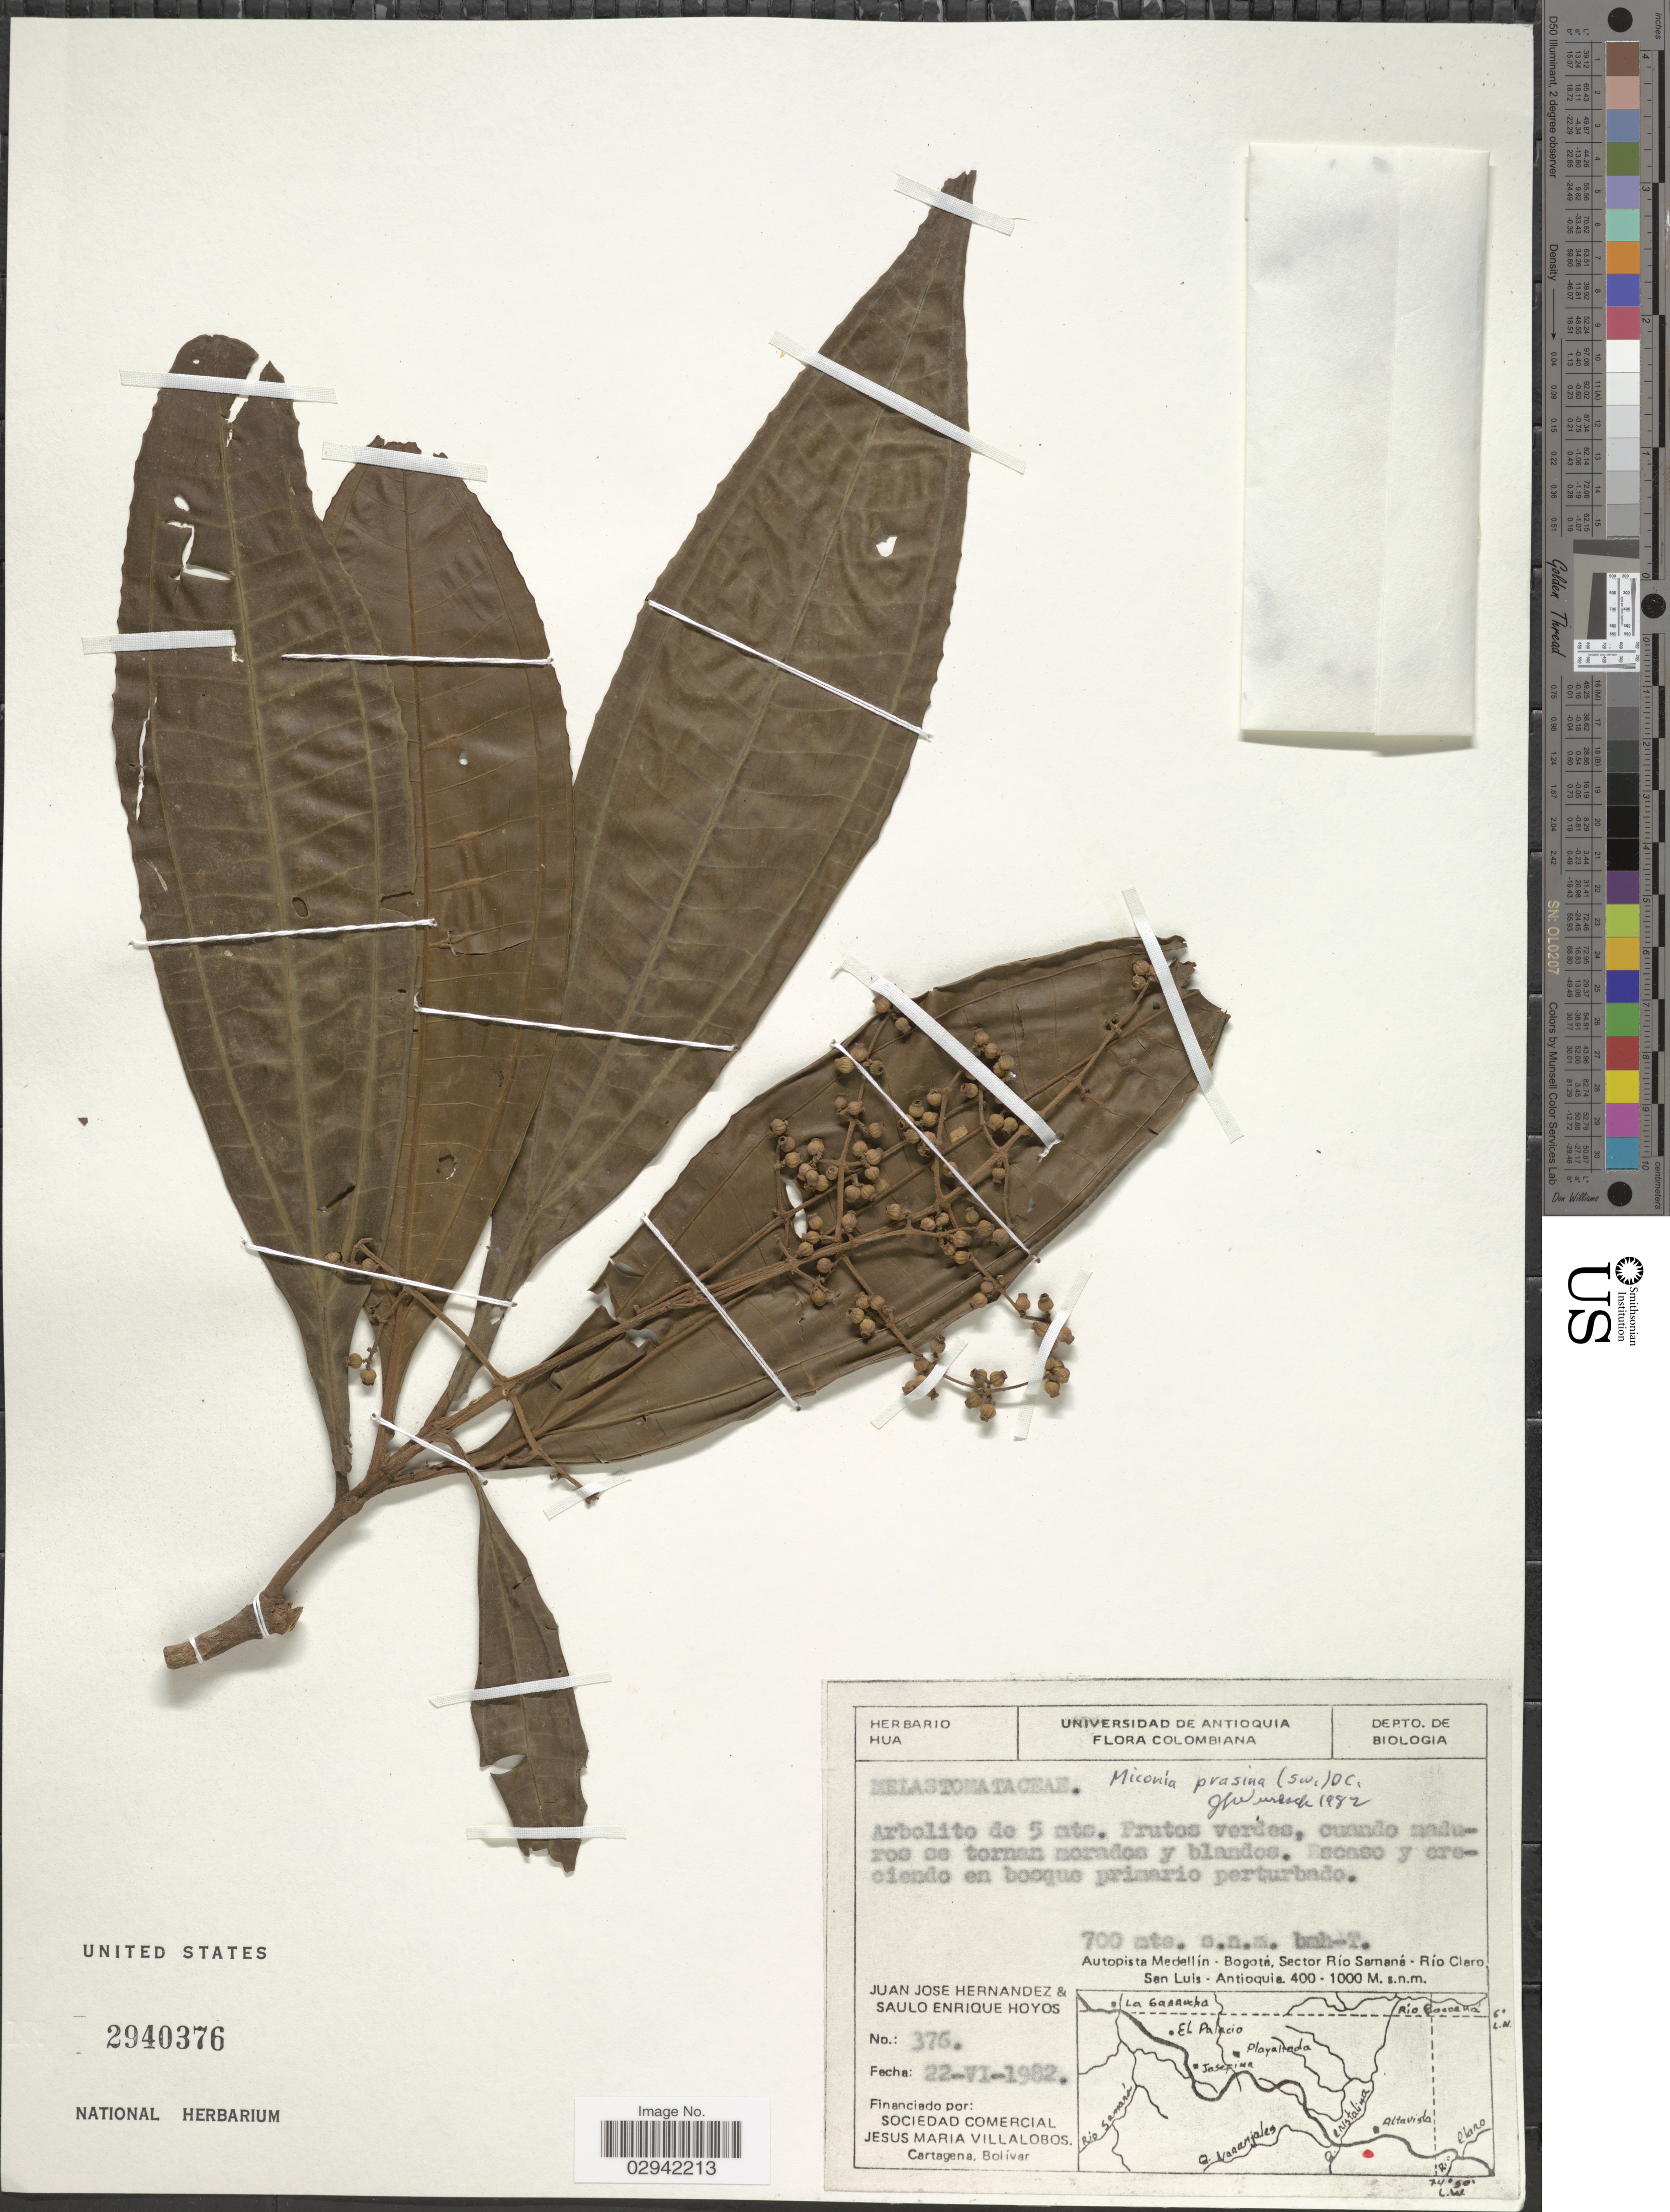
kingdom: Plantae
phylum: Tracheophyta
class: Magnoliopsida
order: Myrtales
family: Melastomataceae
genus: Miconia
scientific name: Miconia prasina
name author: (Sw.) DC.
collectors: J. J. Hernandez & S. E. Hoyos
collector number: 376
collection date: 1982-06-22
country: Colombia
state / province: Antioquia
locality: Autopista Medellín - Bogotá, Sector Rio Samaná - Río Claro, San Luis.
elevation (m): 700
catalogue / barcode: US 2940376